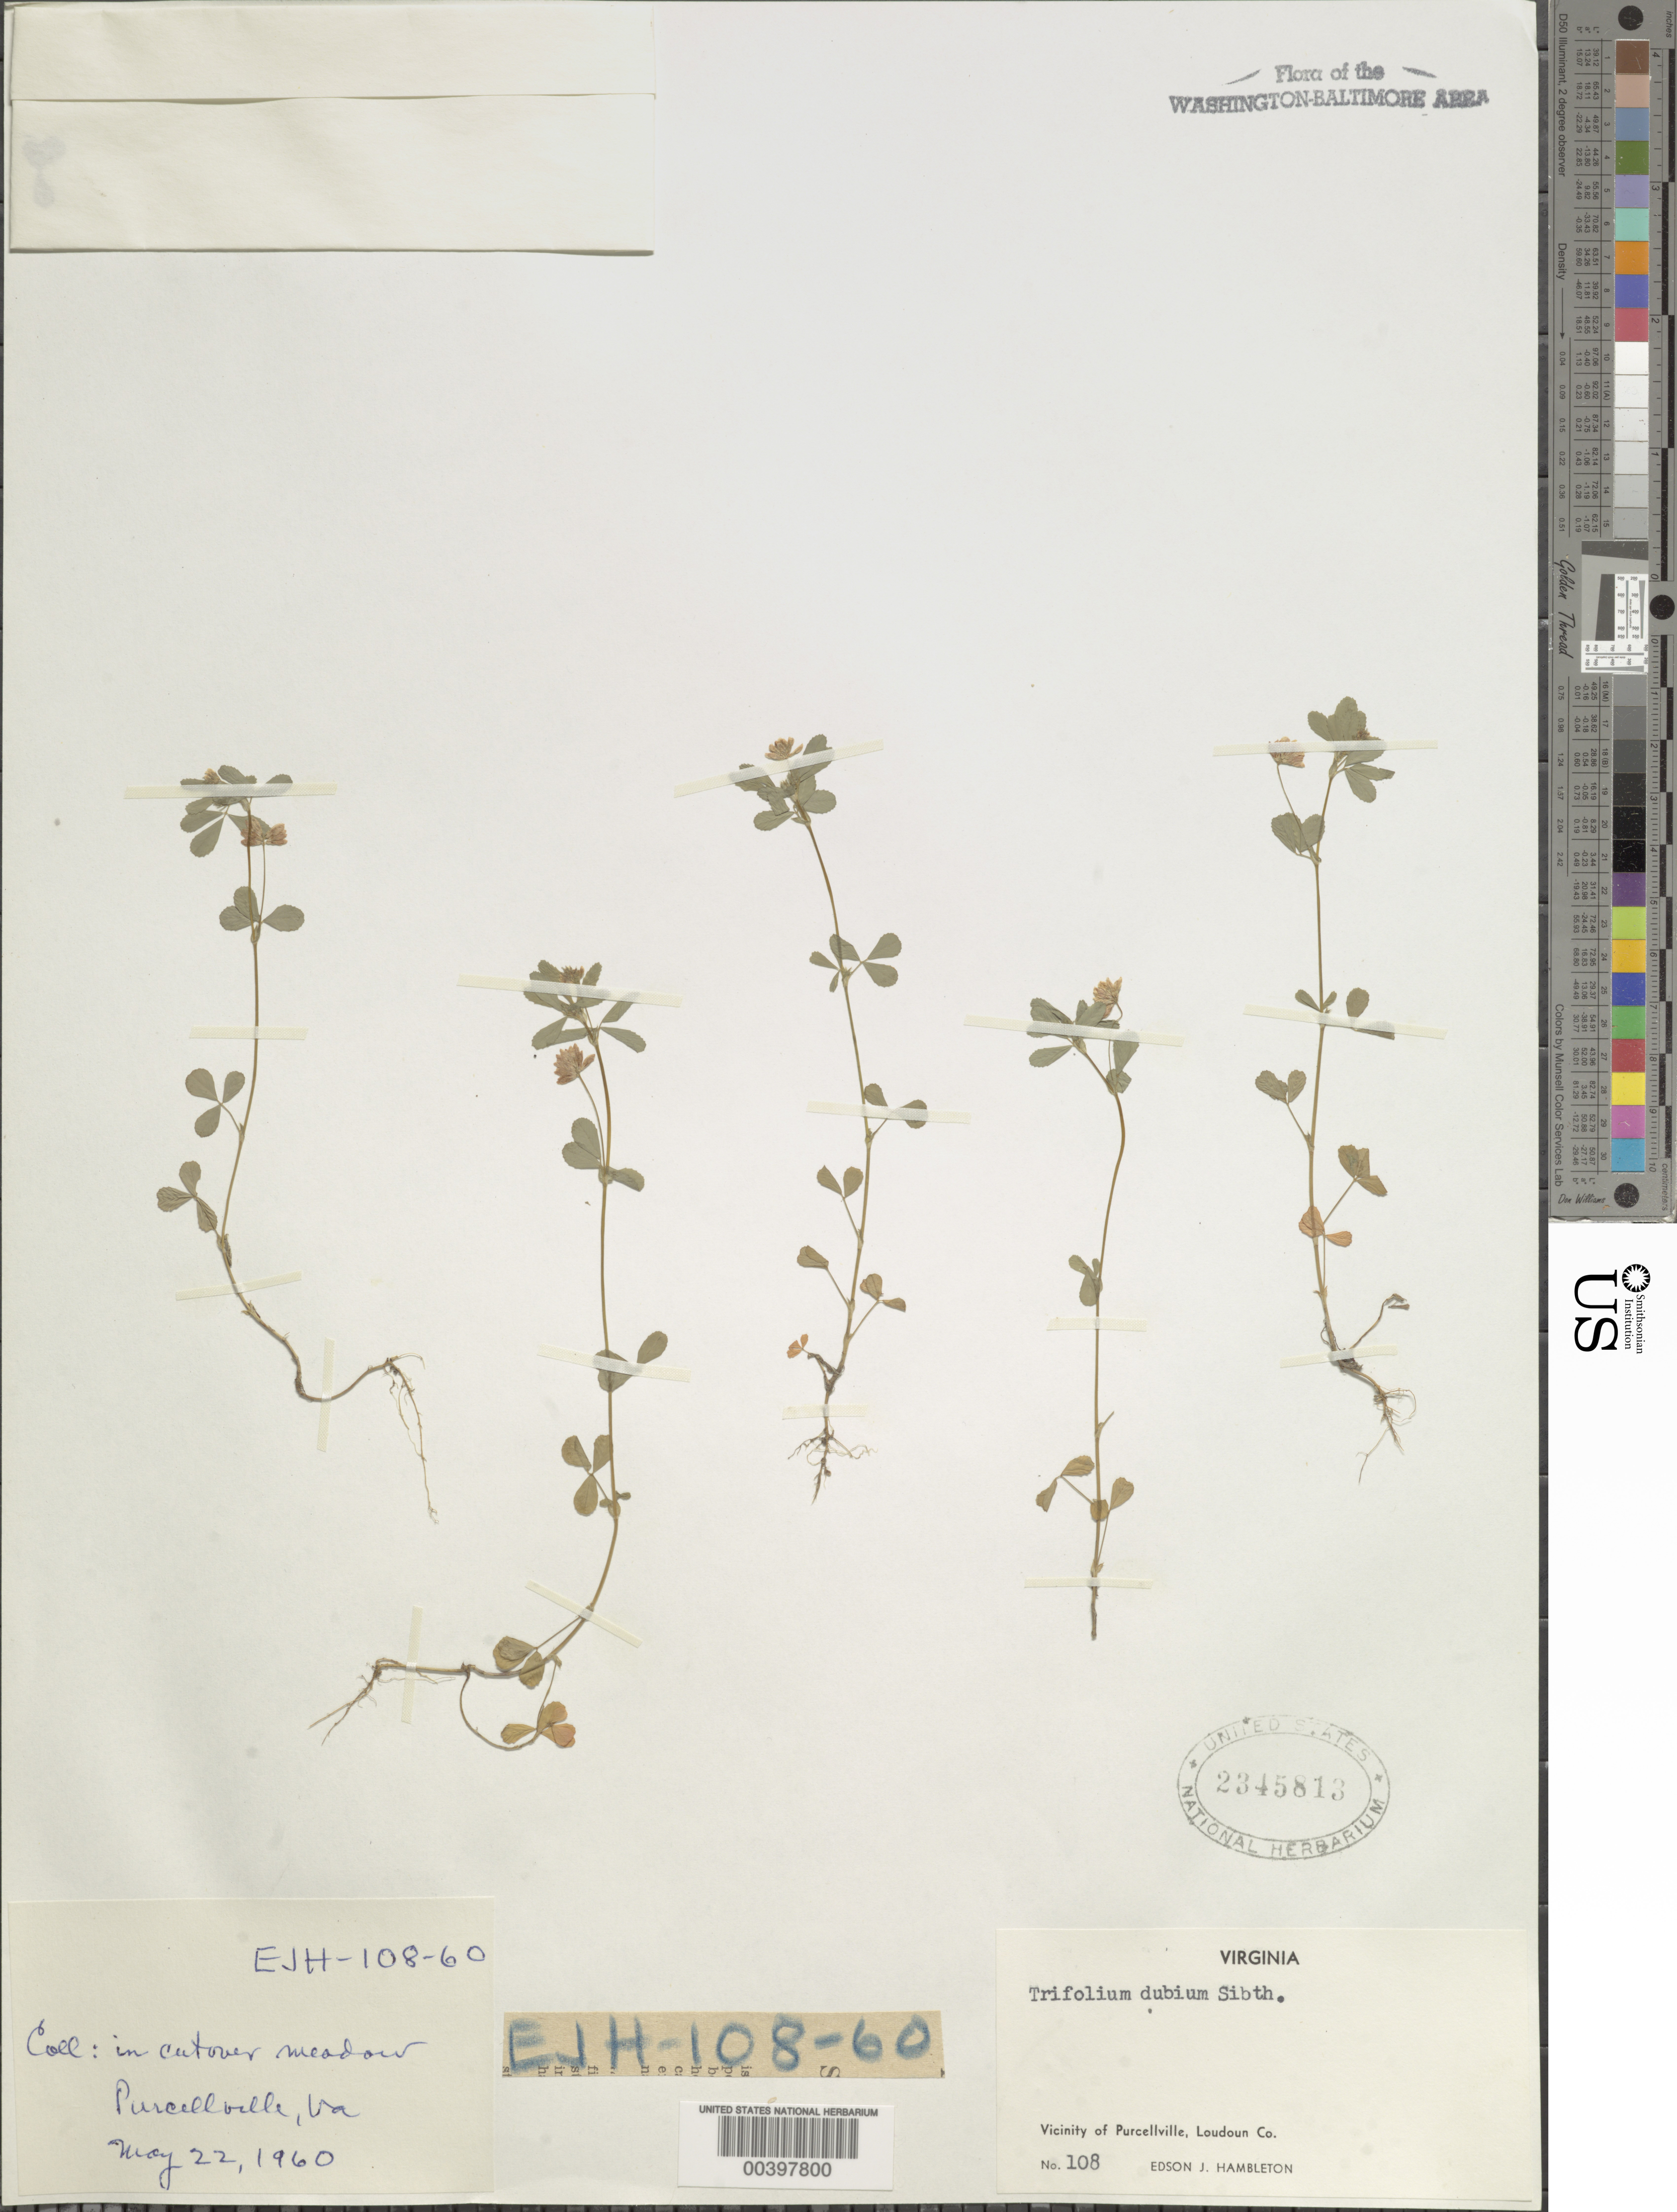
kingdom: Plantae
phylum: Tracheophyta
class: Magnoliopsida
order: Fabales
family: Fabaceae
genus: Trifolium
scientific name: Trifolium dubium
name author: Sibth.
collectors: E. Hambleton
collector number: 108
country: United States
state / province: Virginia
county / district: Loudoun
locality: Purcellville vicinity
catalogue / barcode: US 2345813